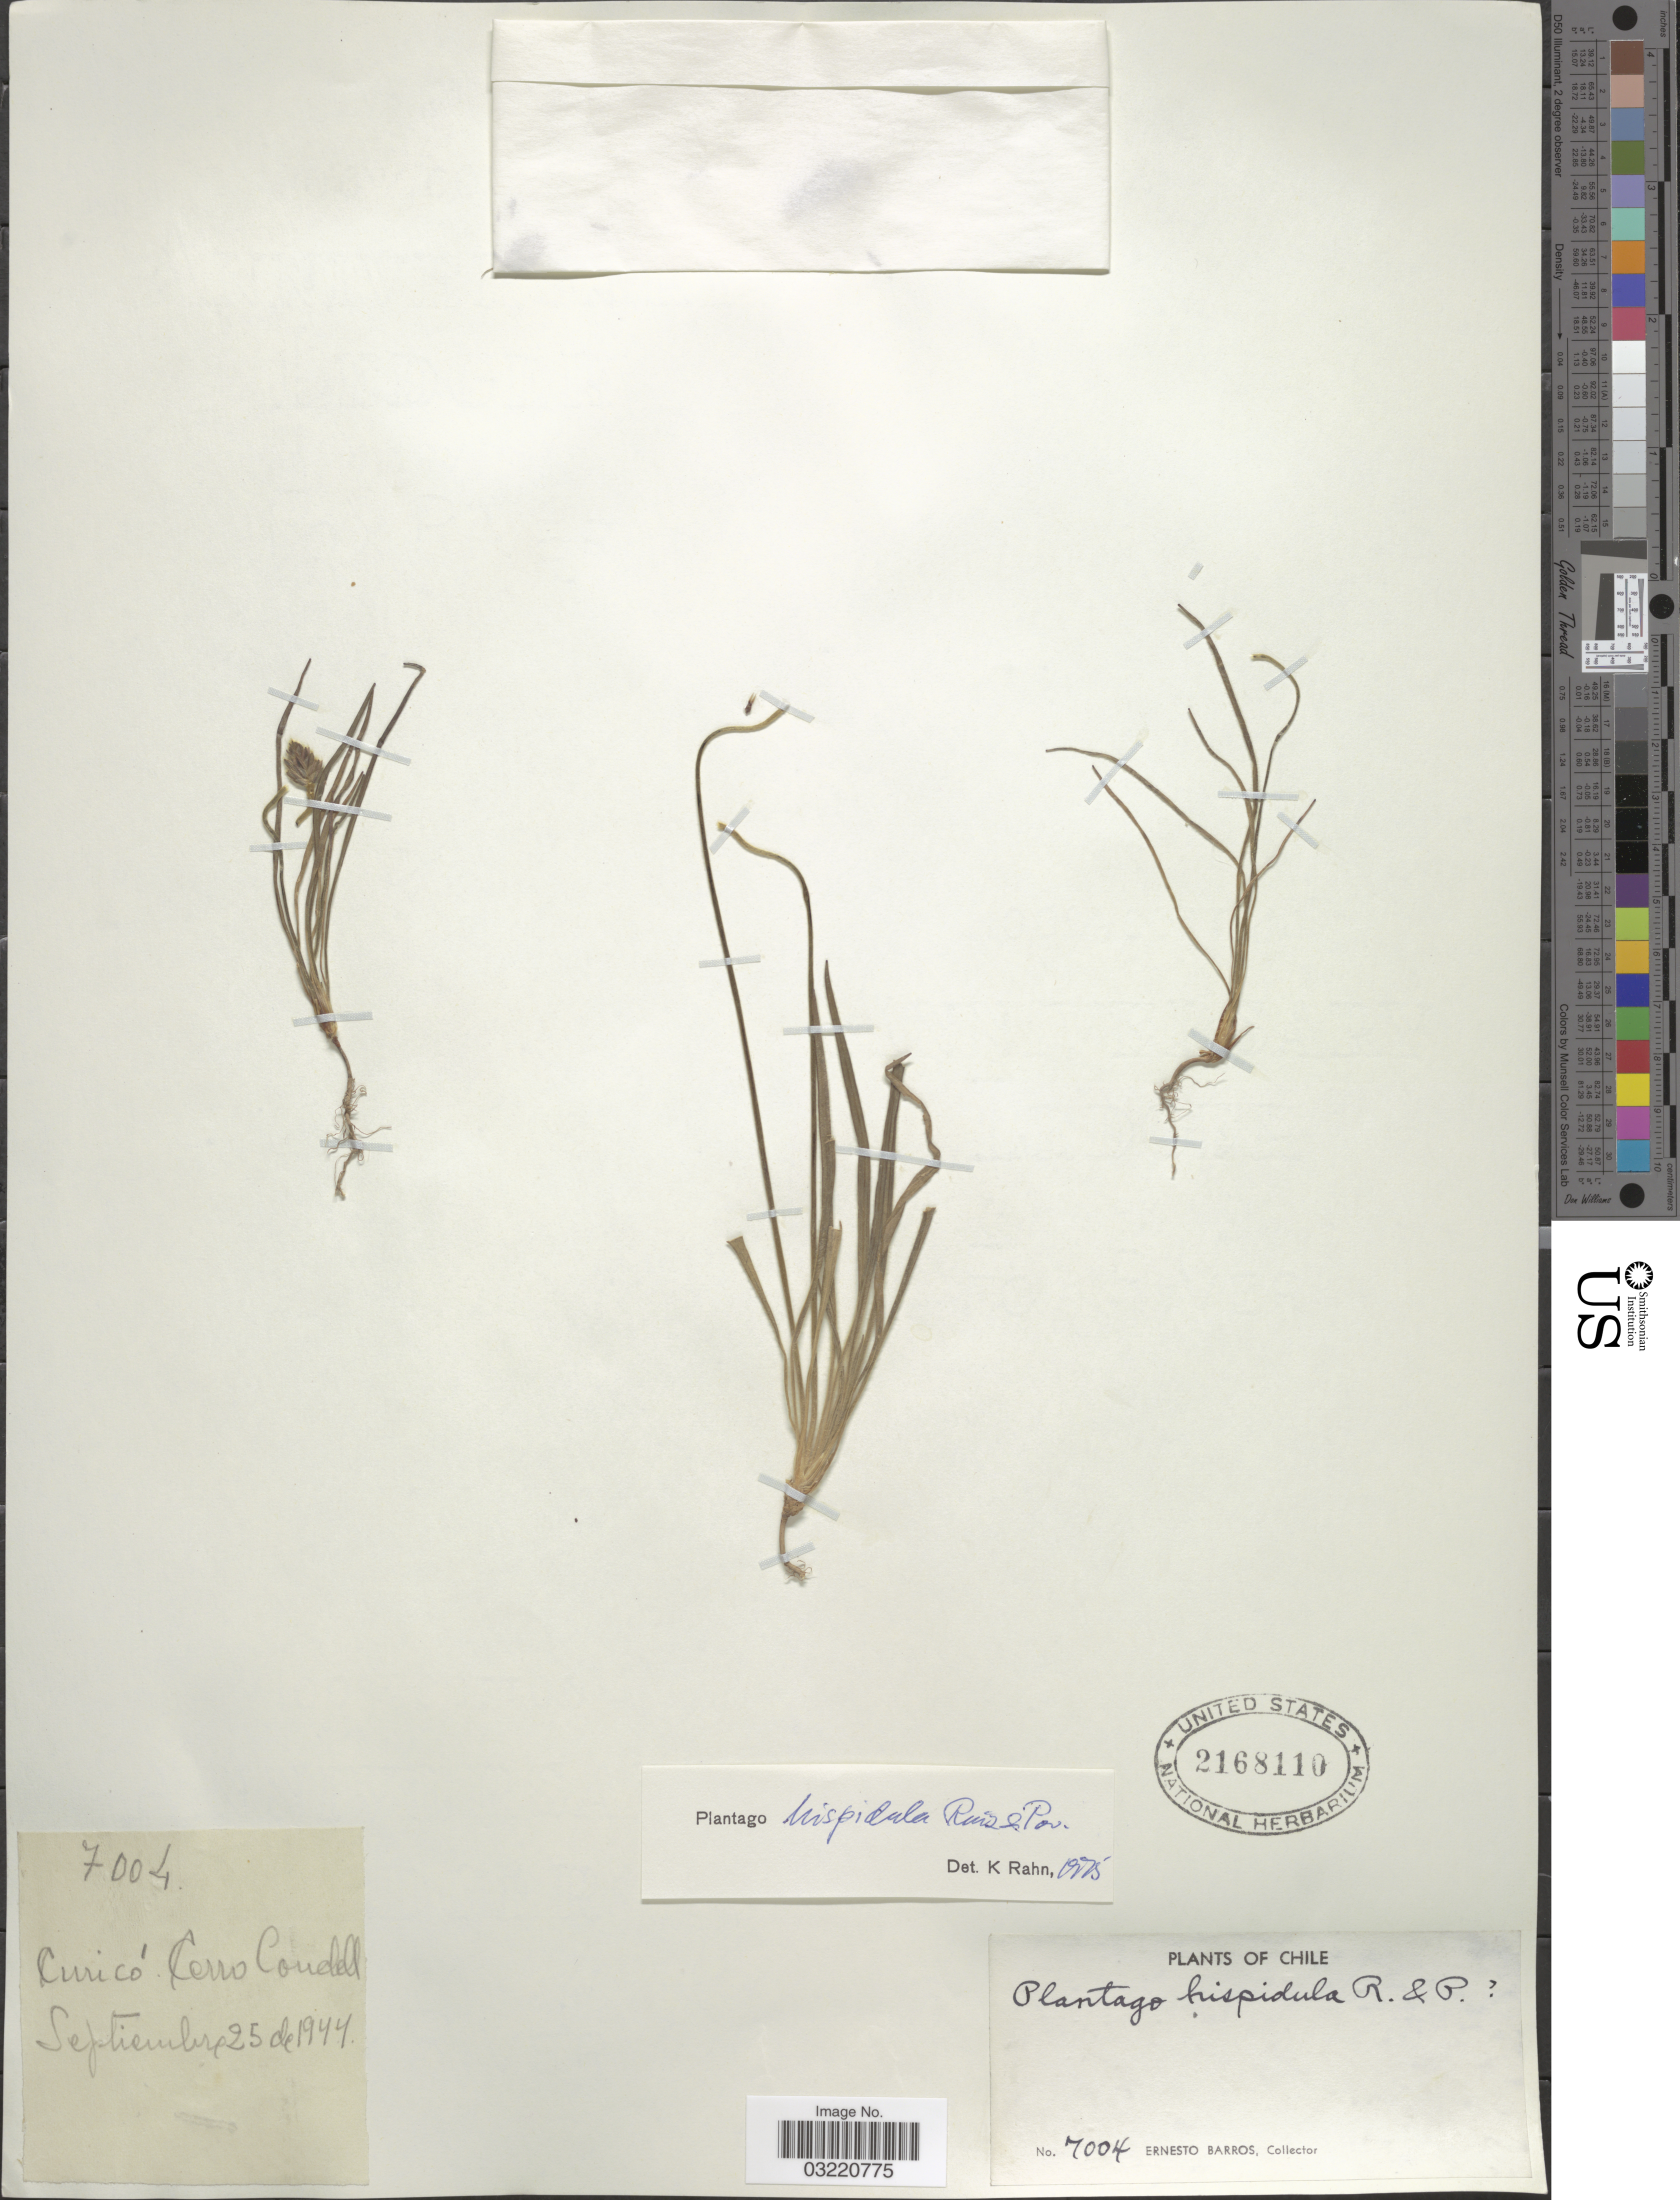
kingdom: Plantae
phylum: Tracheophyta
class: Magnoliopsida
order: Lamiales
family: Plantaginaceae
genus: Plantago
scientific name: Plantago hispidula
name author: Ruiz & Pav.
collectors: E. Barros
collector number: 7004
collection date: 1944-09-25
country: Chile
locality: Curicó. Cerro Coudell.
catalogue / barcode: US 2168110